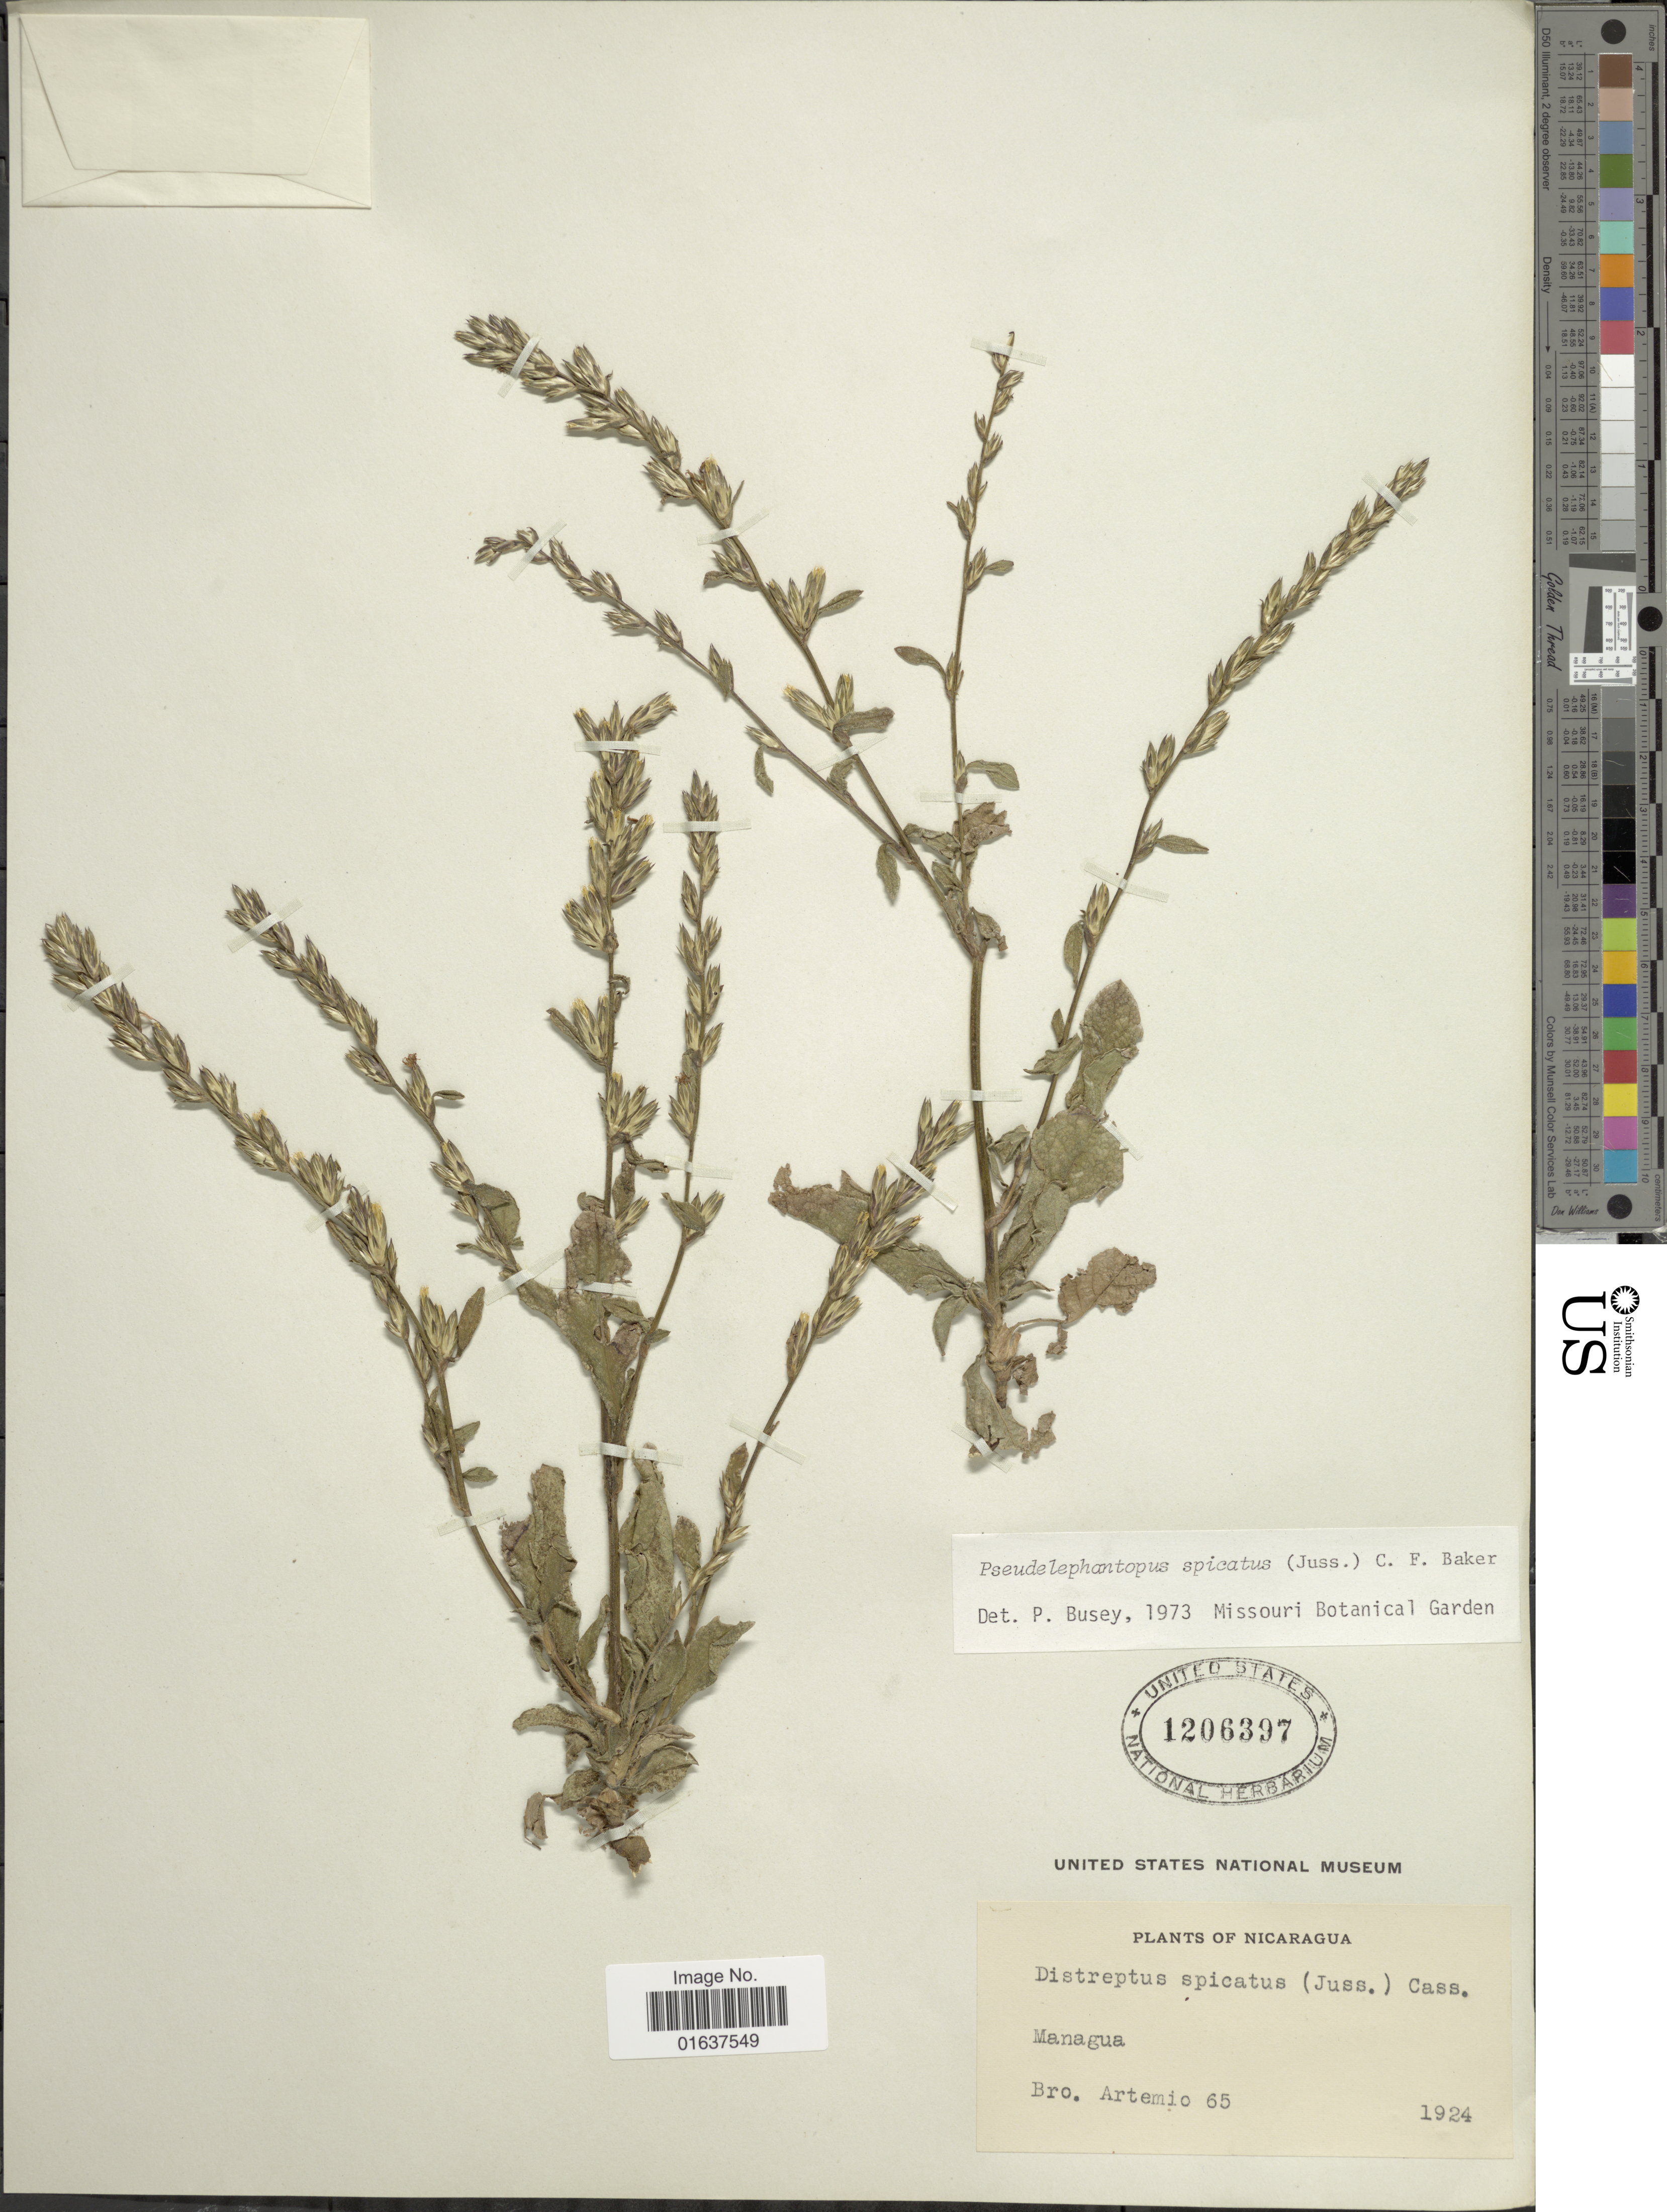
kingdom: Plantae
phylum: Tracheophyta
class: Magnoliopsida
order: Asterales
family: Asteraceae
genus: Pseudelephantopus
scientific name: Pseudelephantopus spicatus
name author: (Juss. ex Aubl.) C.F. Baker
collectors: B. Rene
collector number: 65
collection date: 1924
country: Nicaragua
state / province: Managua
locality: Managua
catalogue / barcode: US 1206397